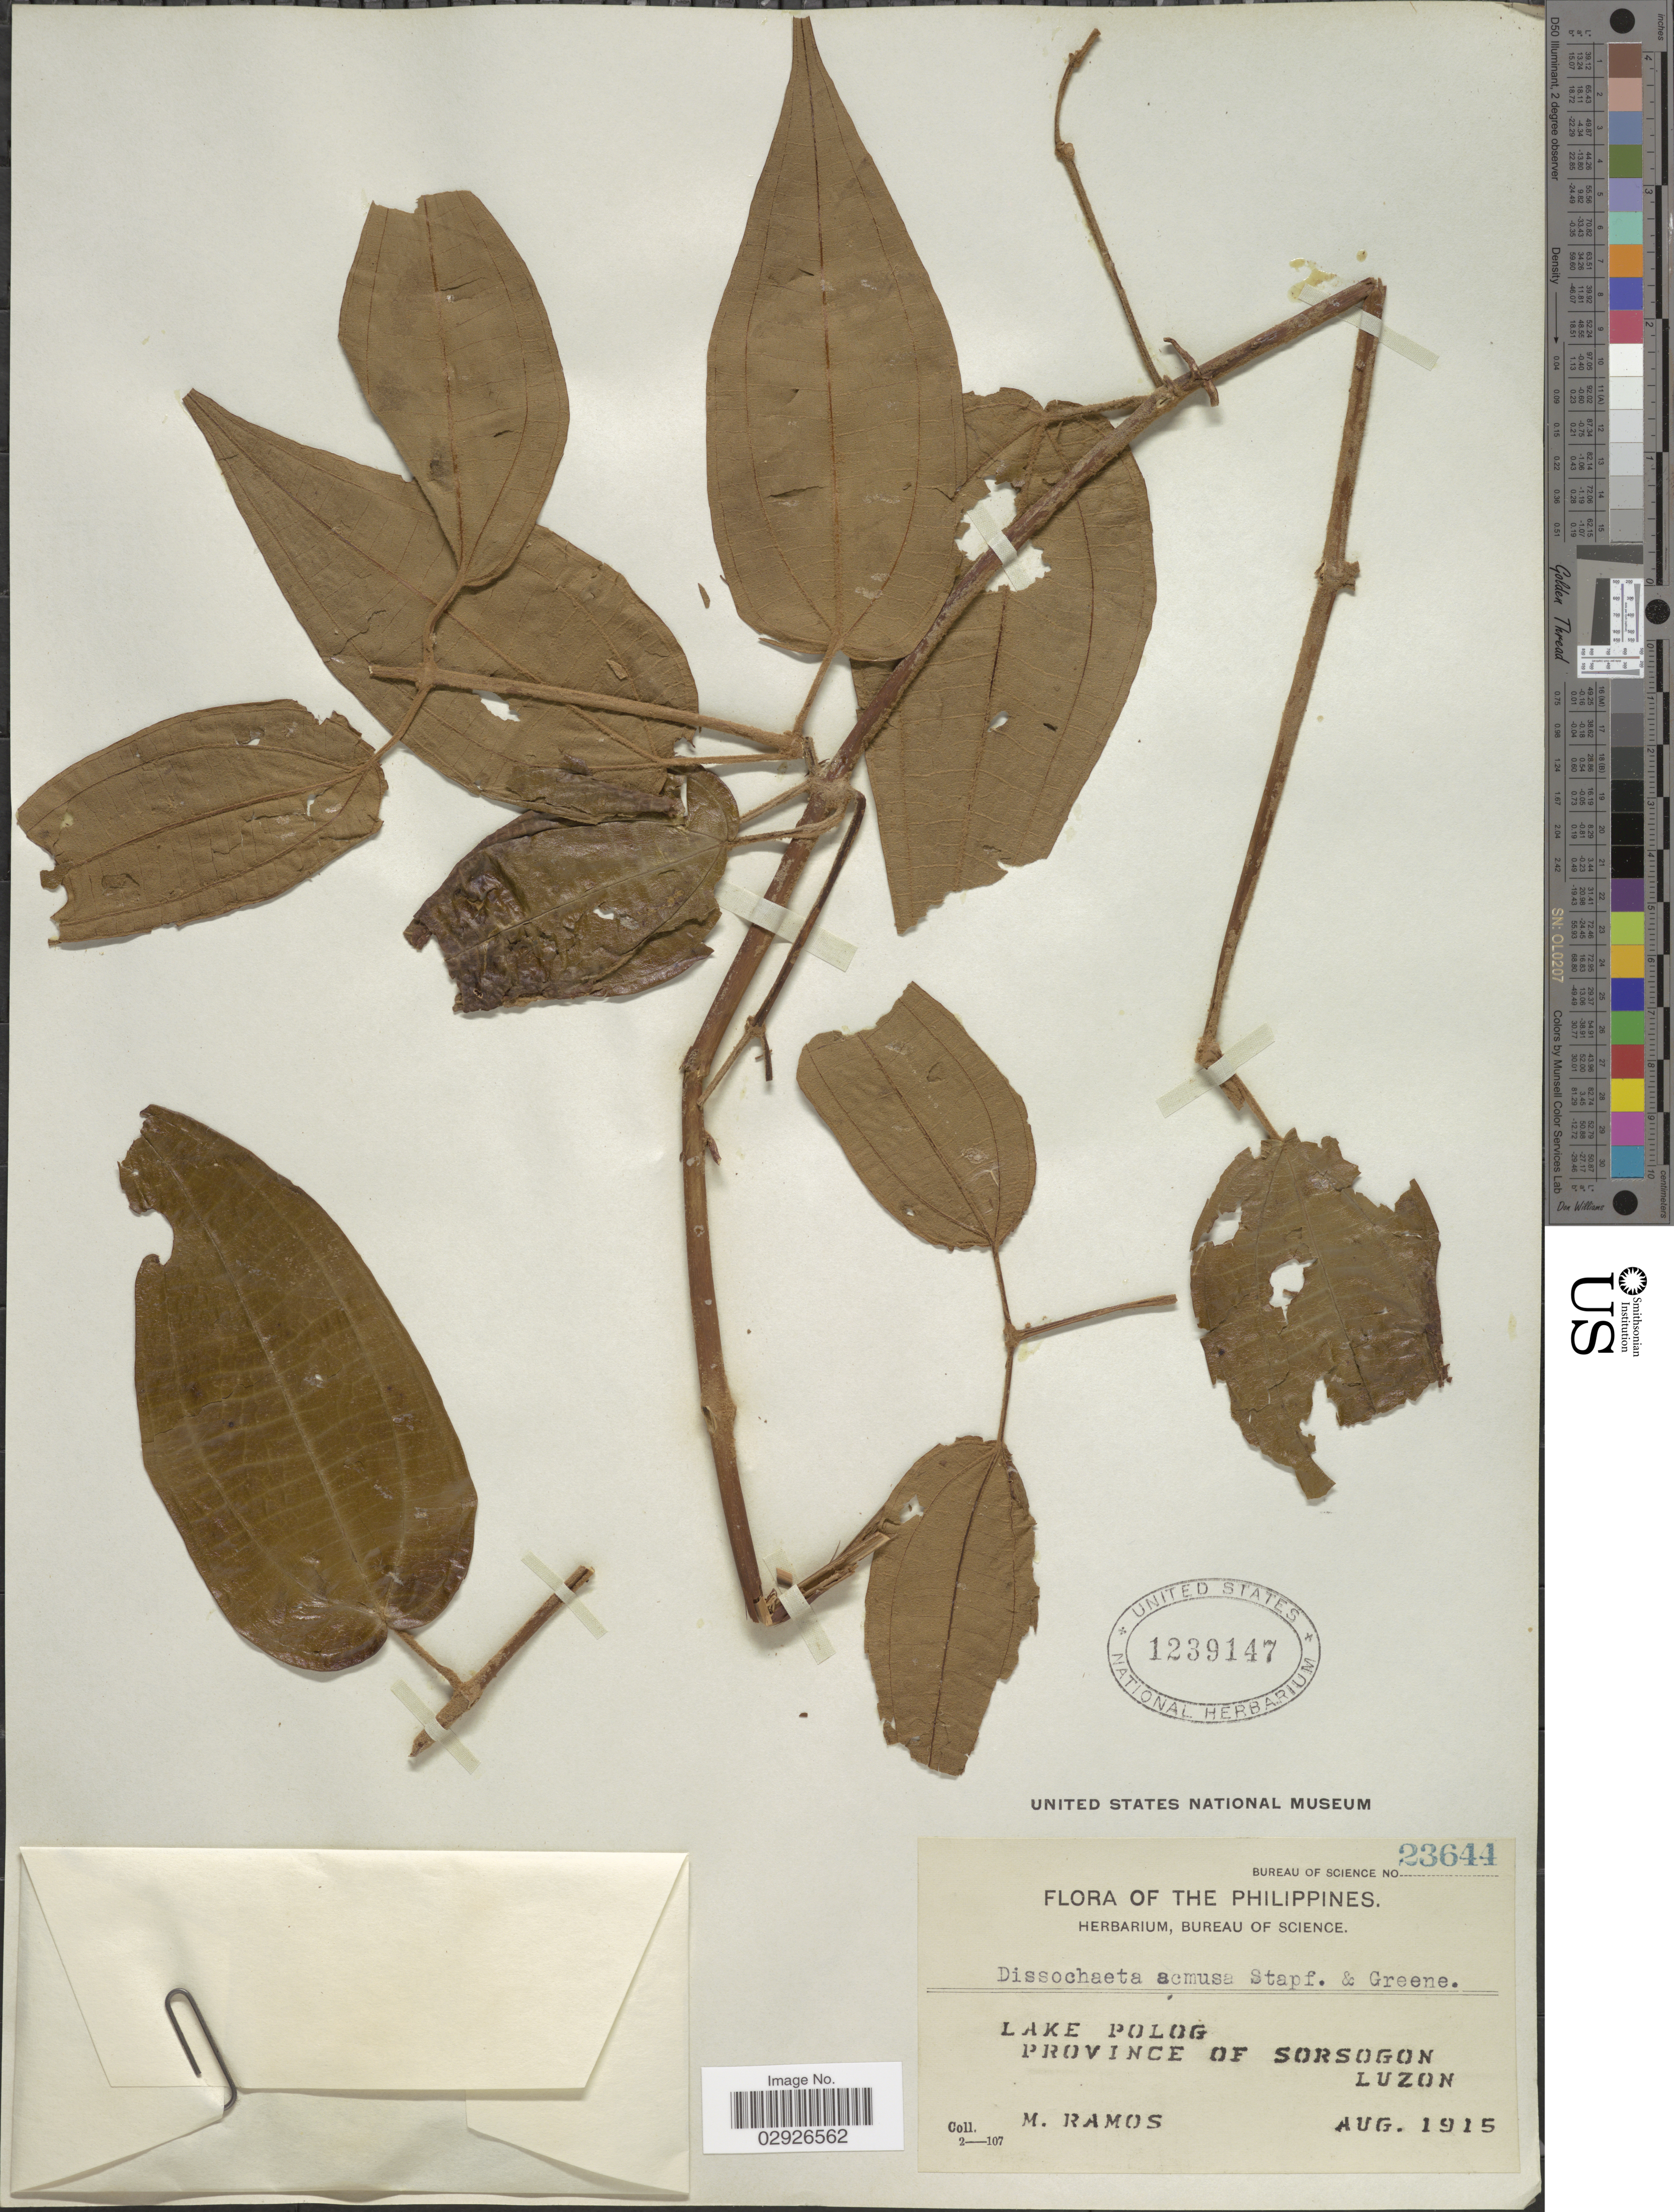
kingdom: Plantae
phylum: Tracheophyta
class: Magnoliopsida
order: Myrtales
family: Melastomataceae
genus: Dissochaeta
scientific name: Dissochaeta acmura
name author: Stapf & M.L. Green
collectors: M. Ramos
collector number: Bureau of Science 23644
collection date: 1915-08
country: Philippines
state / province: Bicol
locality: Lake Polog. Province of Sorsogon. Luzon.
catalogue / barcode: US 1239147